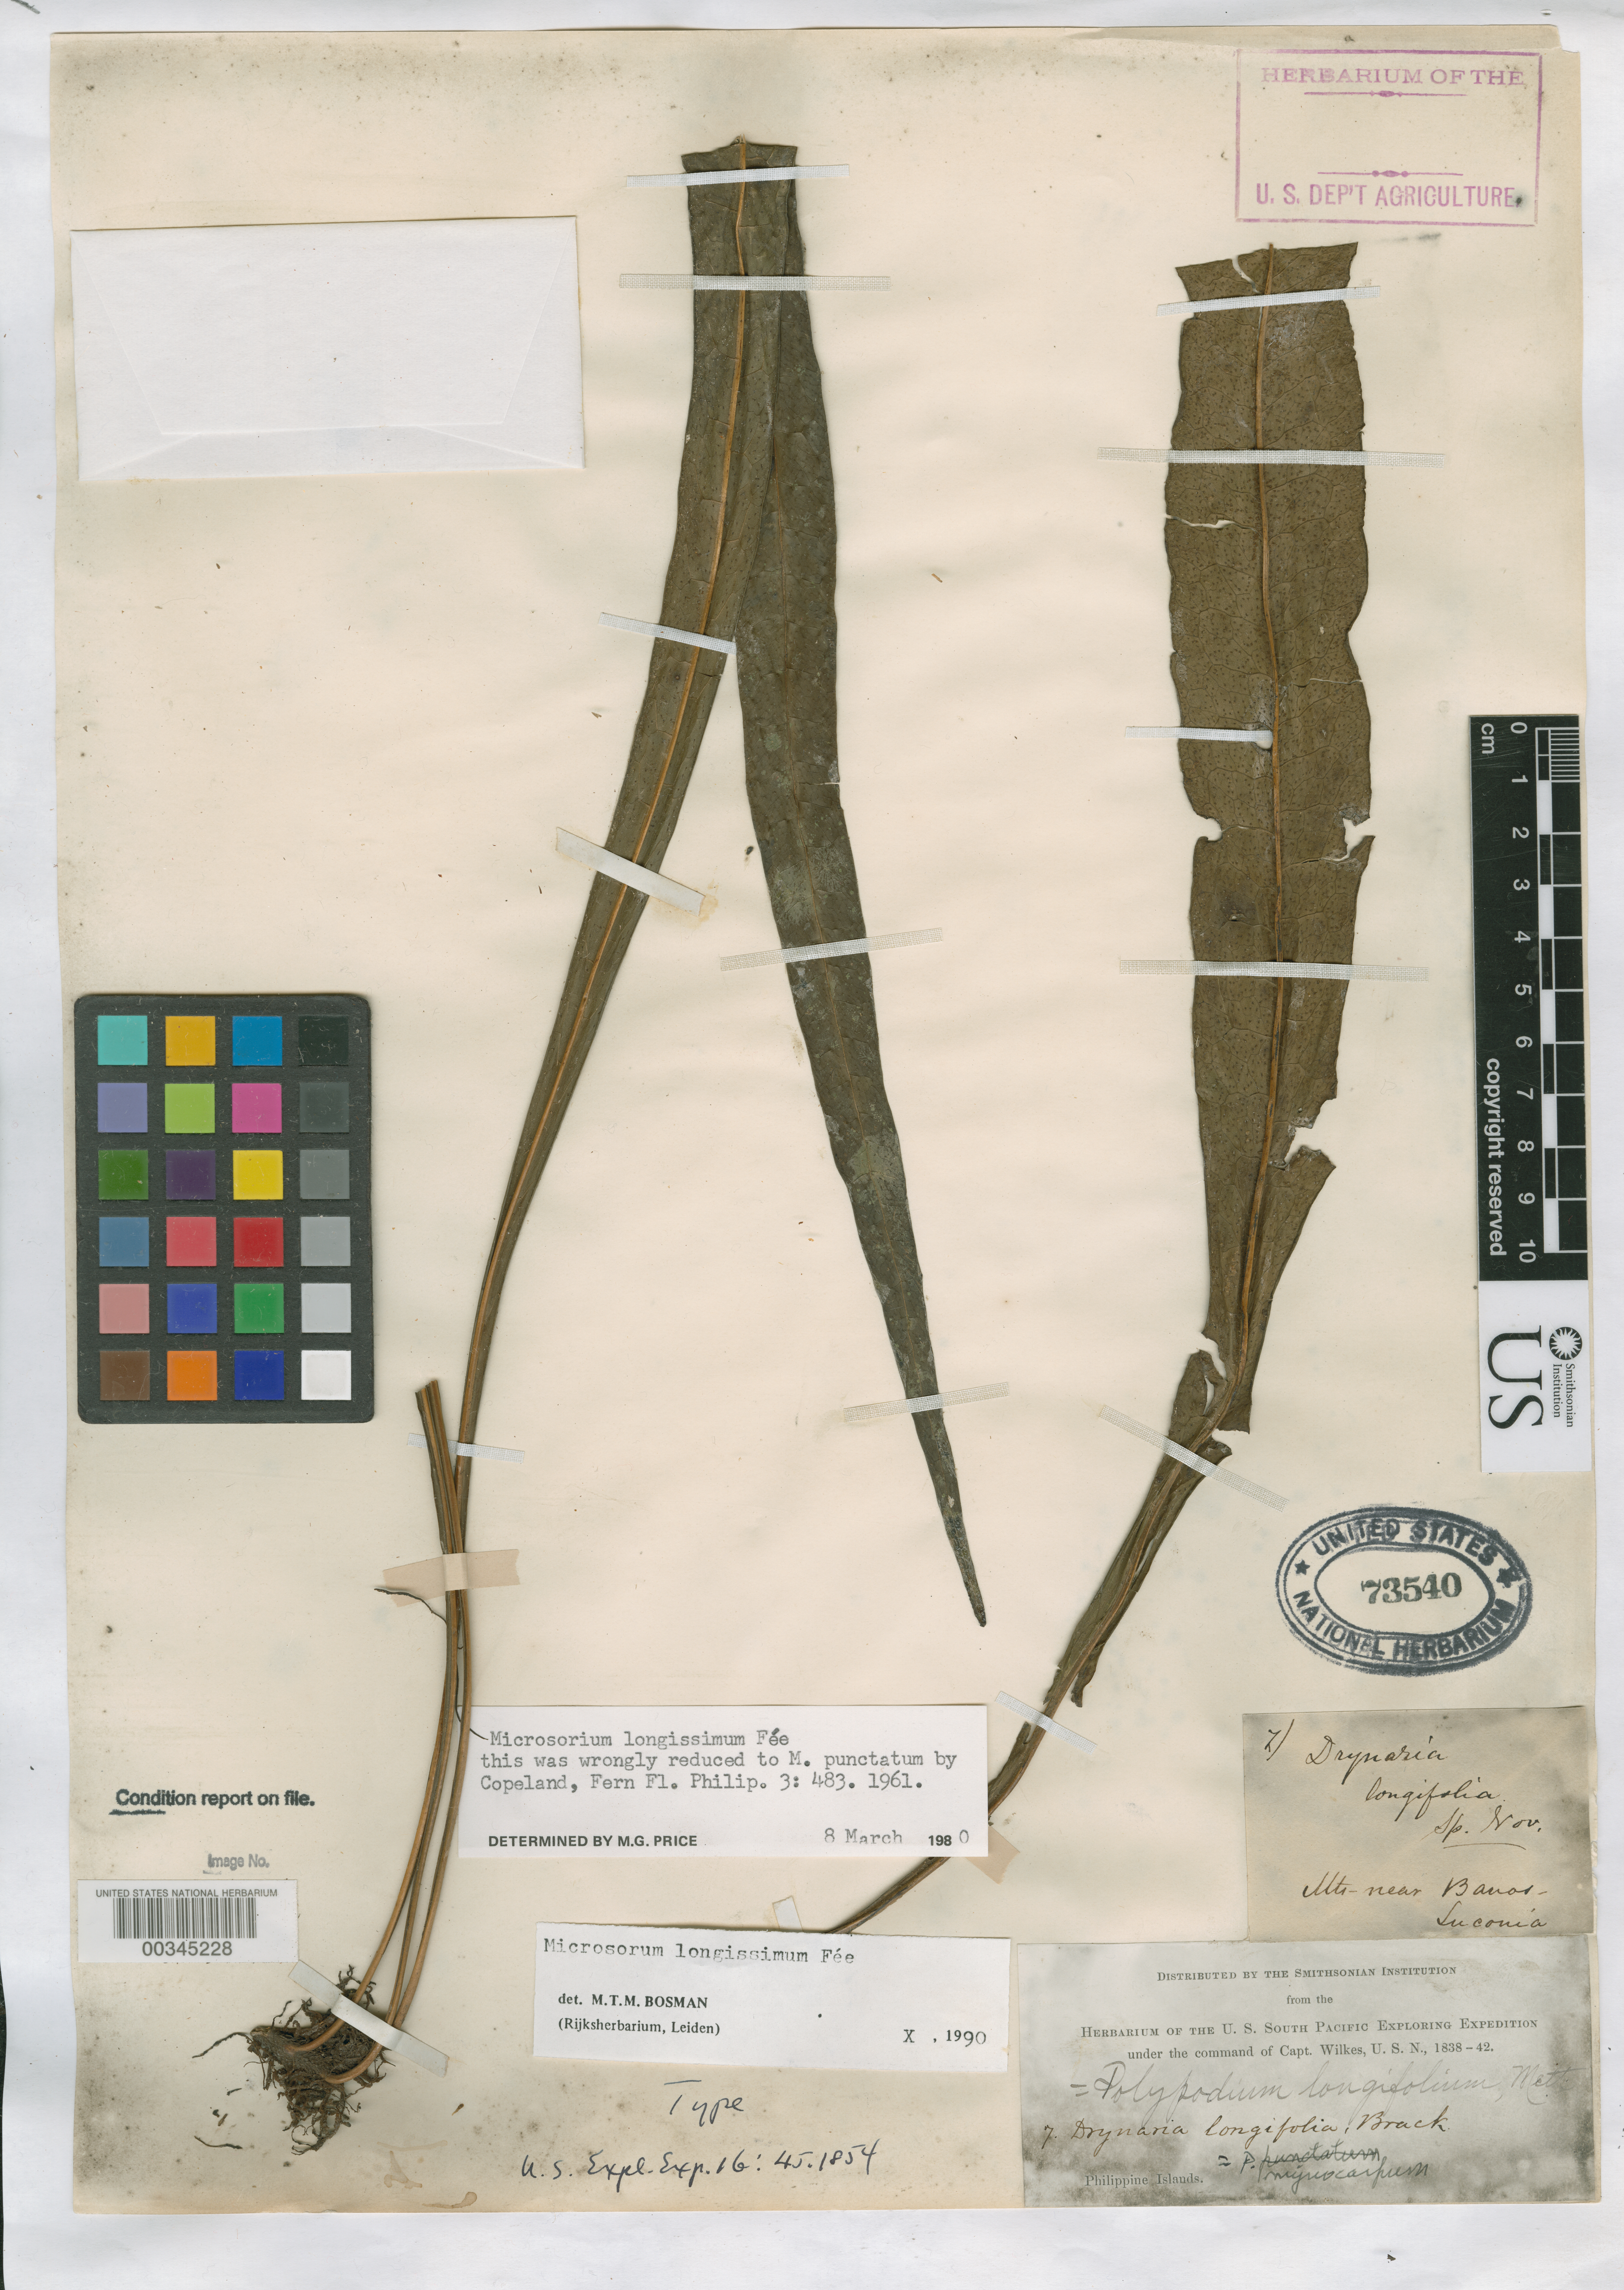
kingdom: Plantae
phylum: Tracheophyta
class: Polypodiopsida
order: Polypodiales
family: Polypodiaceae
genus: Drynaria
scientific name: Drynaria longifolia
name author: Brack. in Wilkes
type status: Type Collection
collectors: Wilkes Explor. Exped.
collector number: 7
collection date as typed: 1838 to -- --- 1842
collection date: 1838/1842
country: Philippines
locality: Mts. near Banos.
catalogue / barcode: US 73540